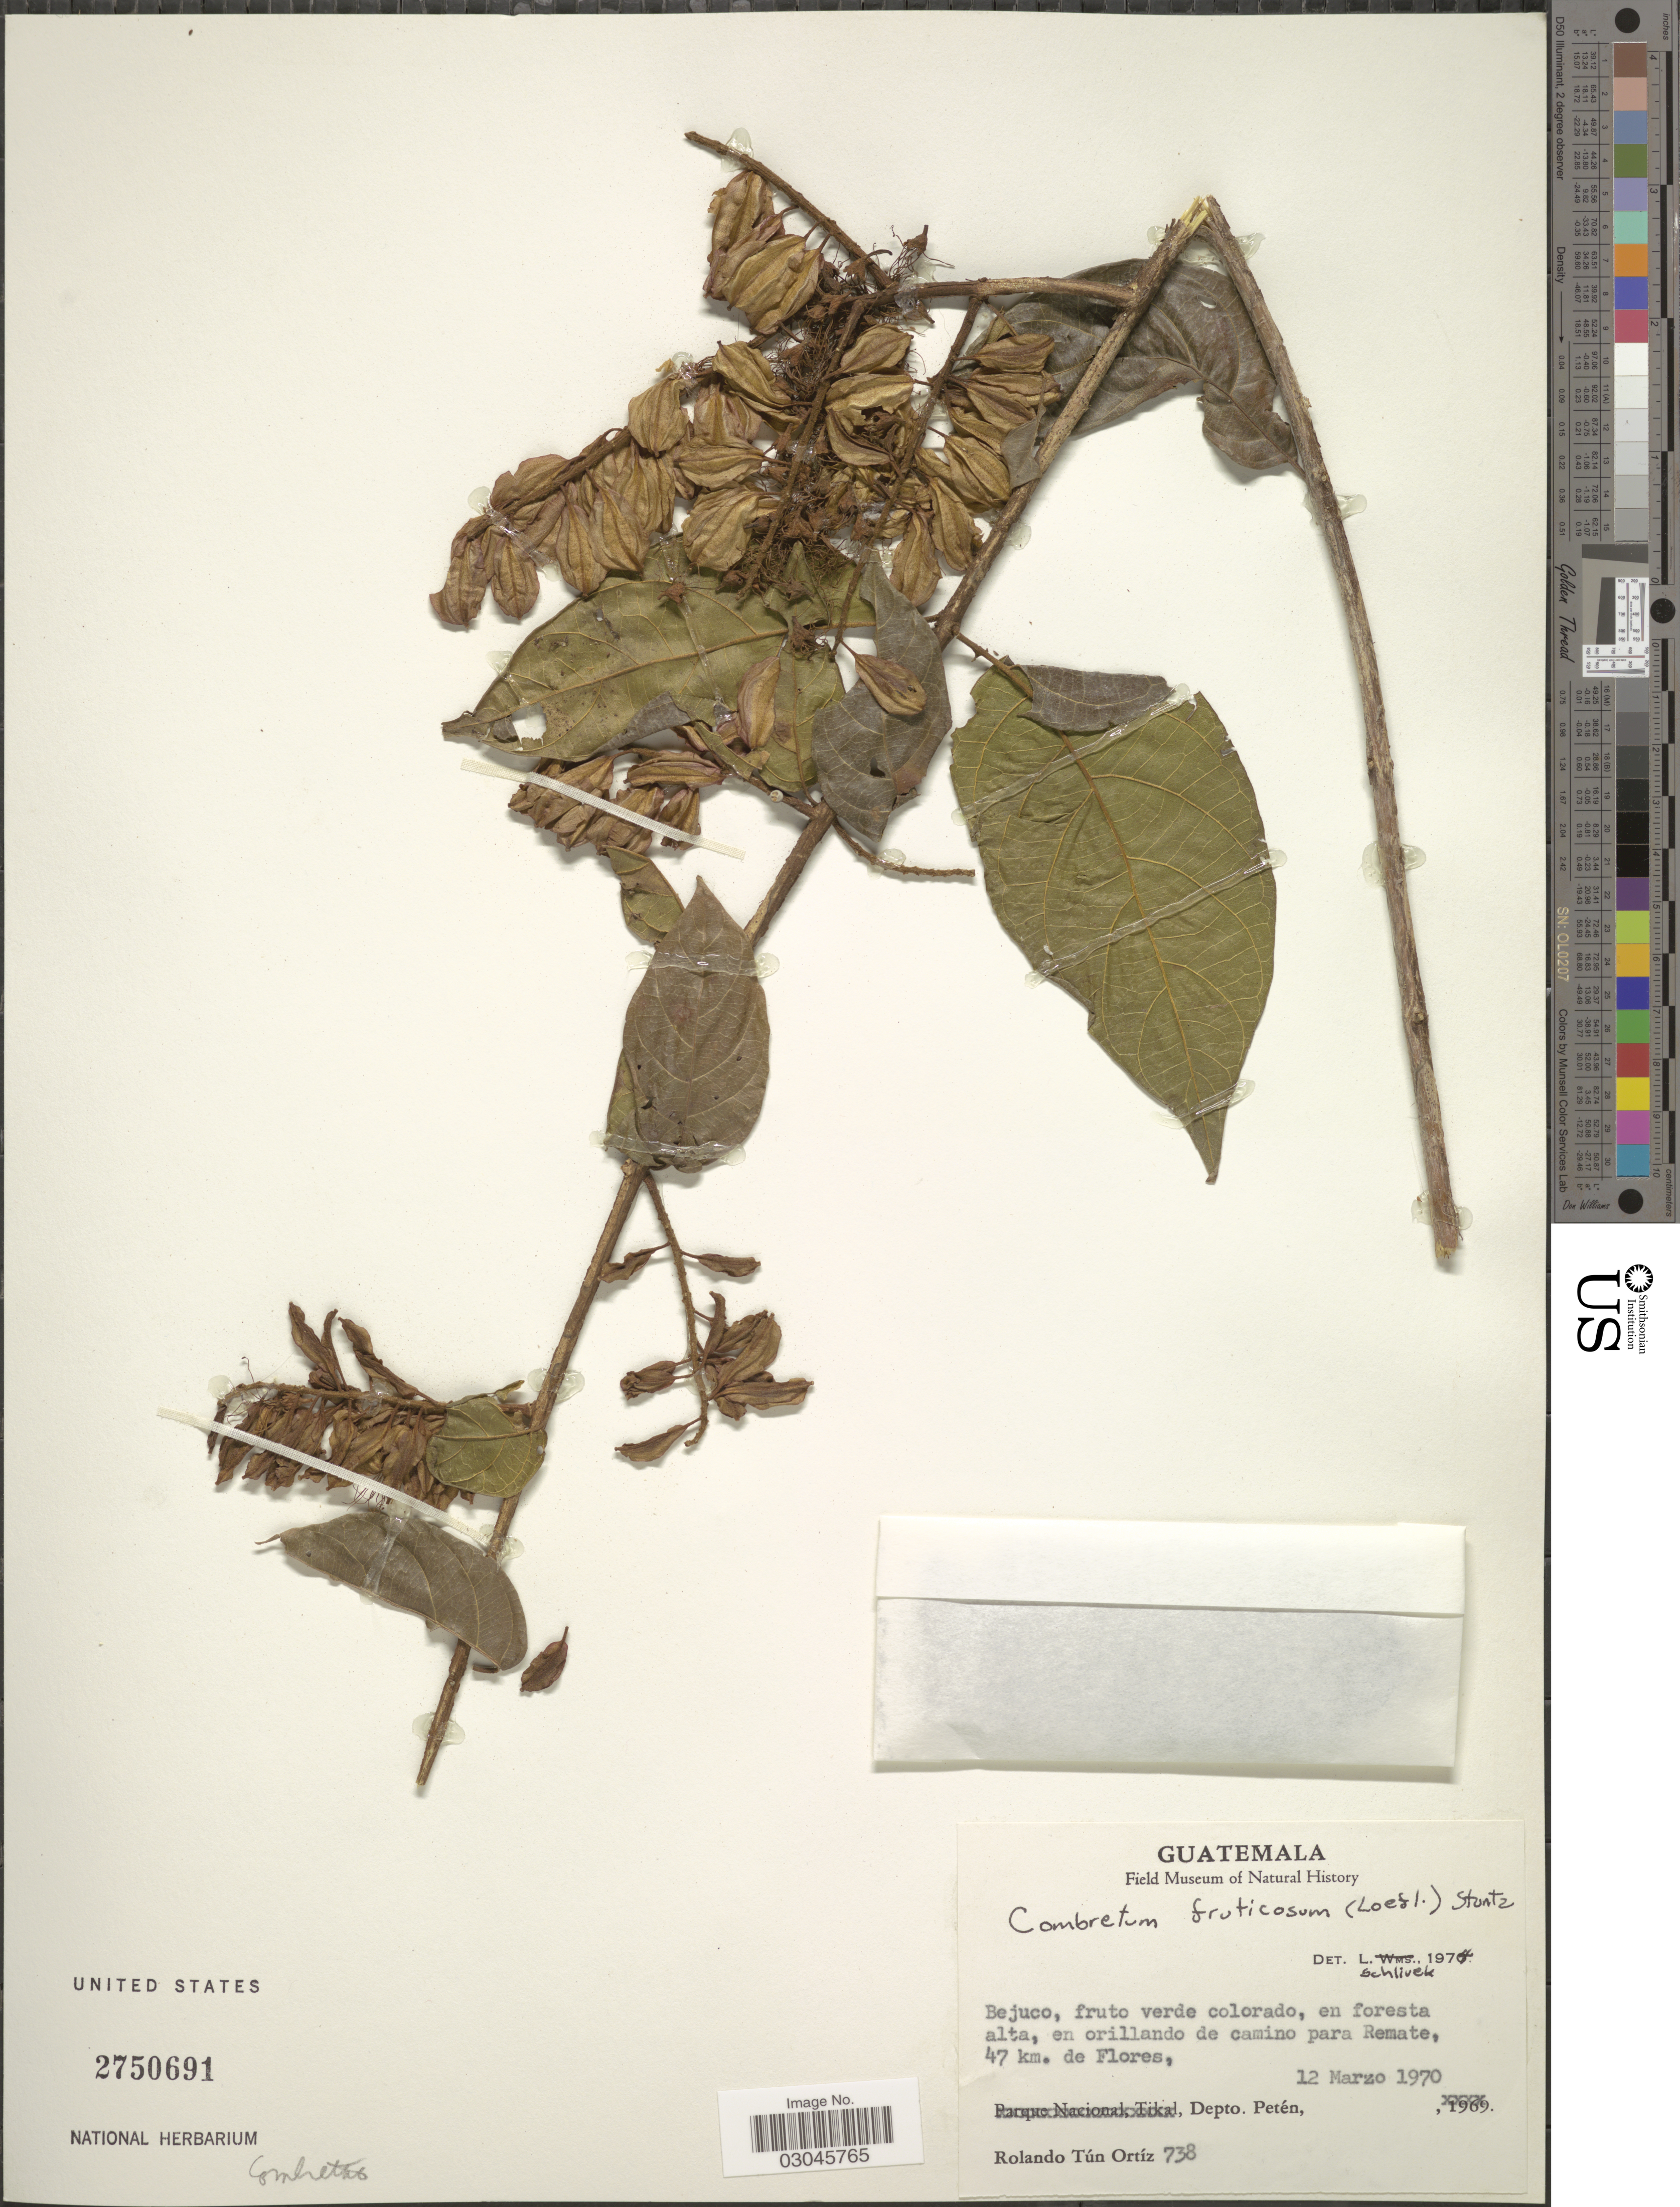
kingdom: Plantae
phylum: Tracheophyta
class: Magnoliopsida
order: Myrtales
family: Combretaceae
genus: Combretum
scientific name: Combretum fruticosum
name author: (Loefl.) Stuntz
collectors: R. T. Ortíz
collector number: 738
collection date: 1970-03-12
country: Guatemala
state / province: El Petén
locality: En orillando de camino para Remate, 47 km. de Flores, Depto. Petén.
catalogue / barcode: US 2750691